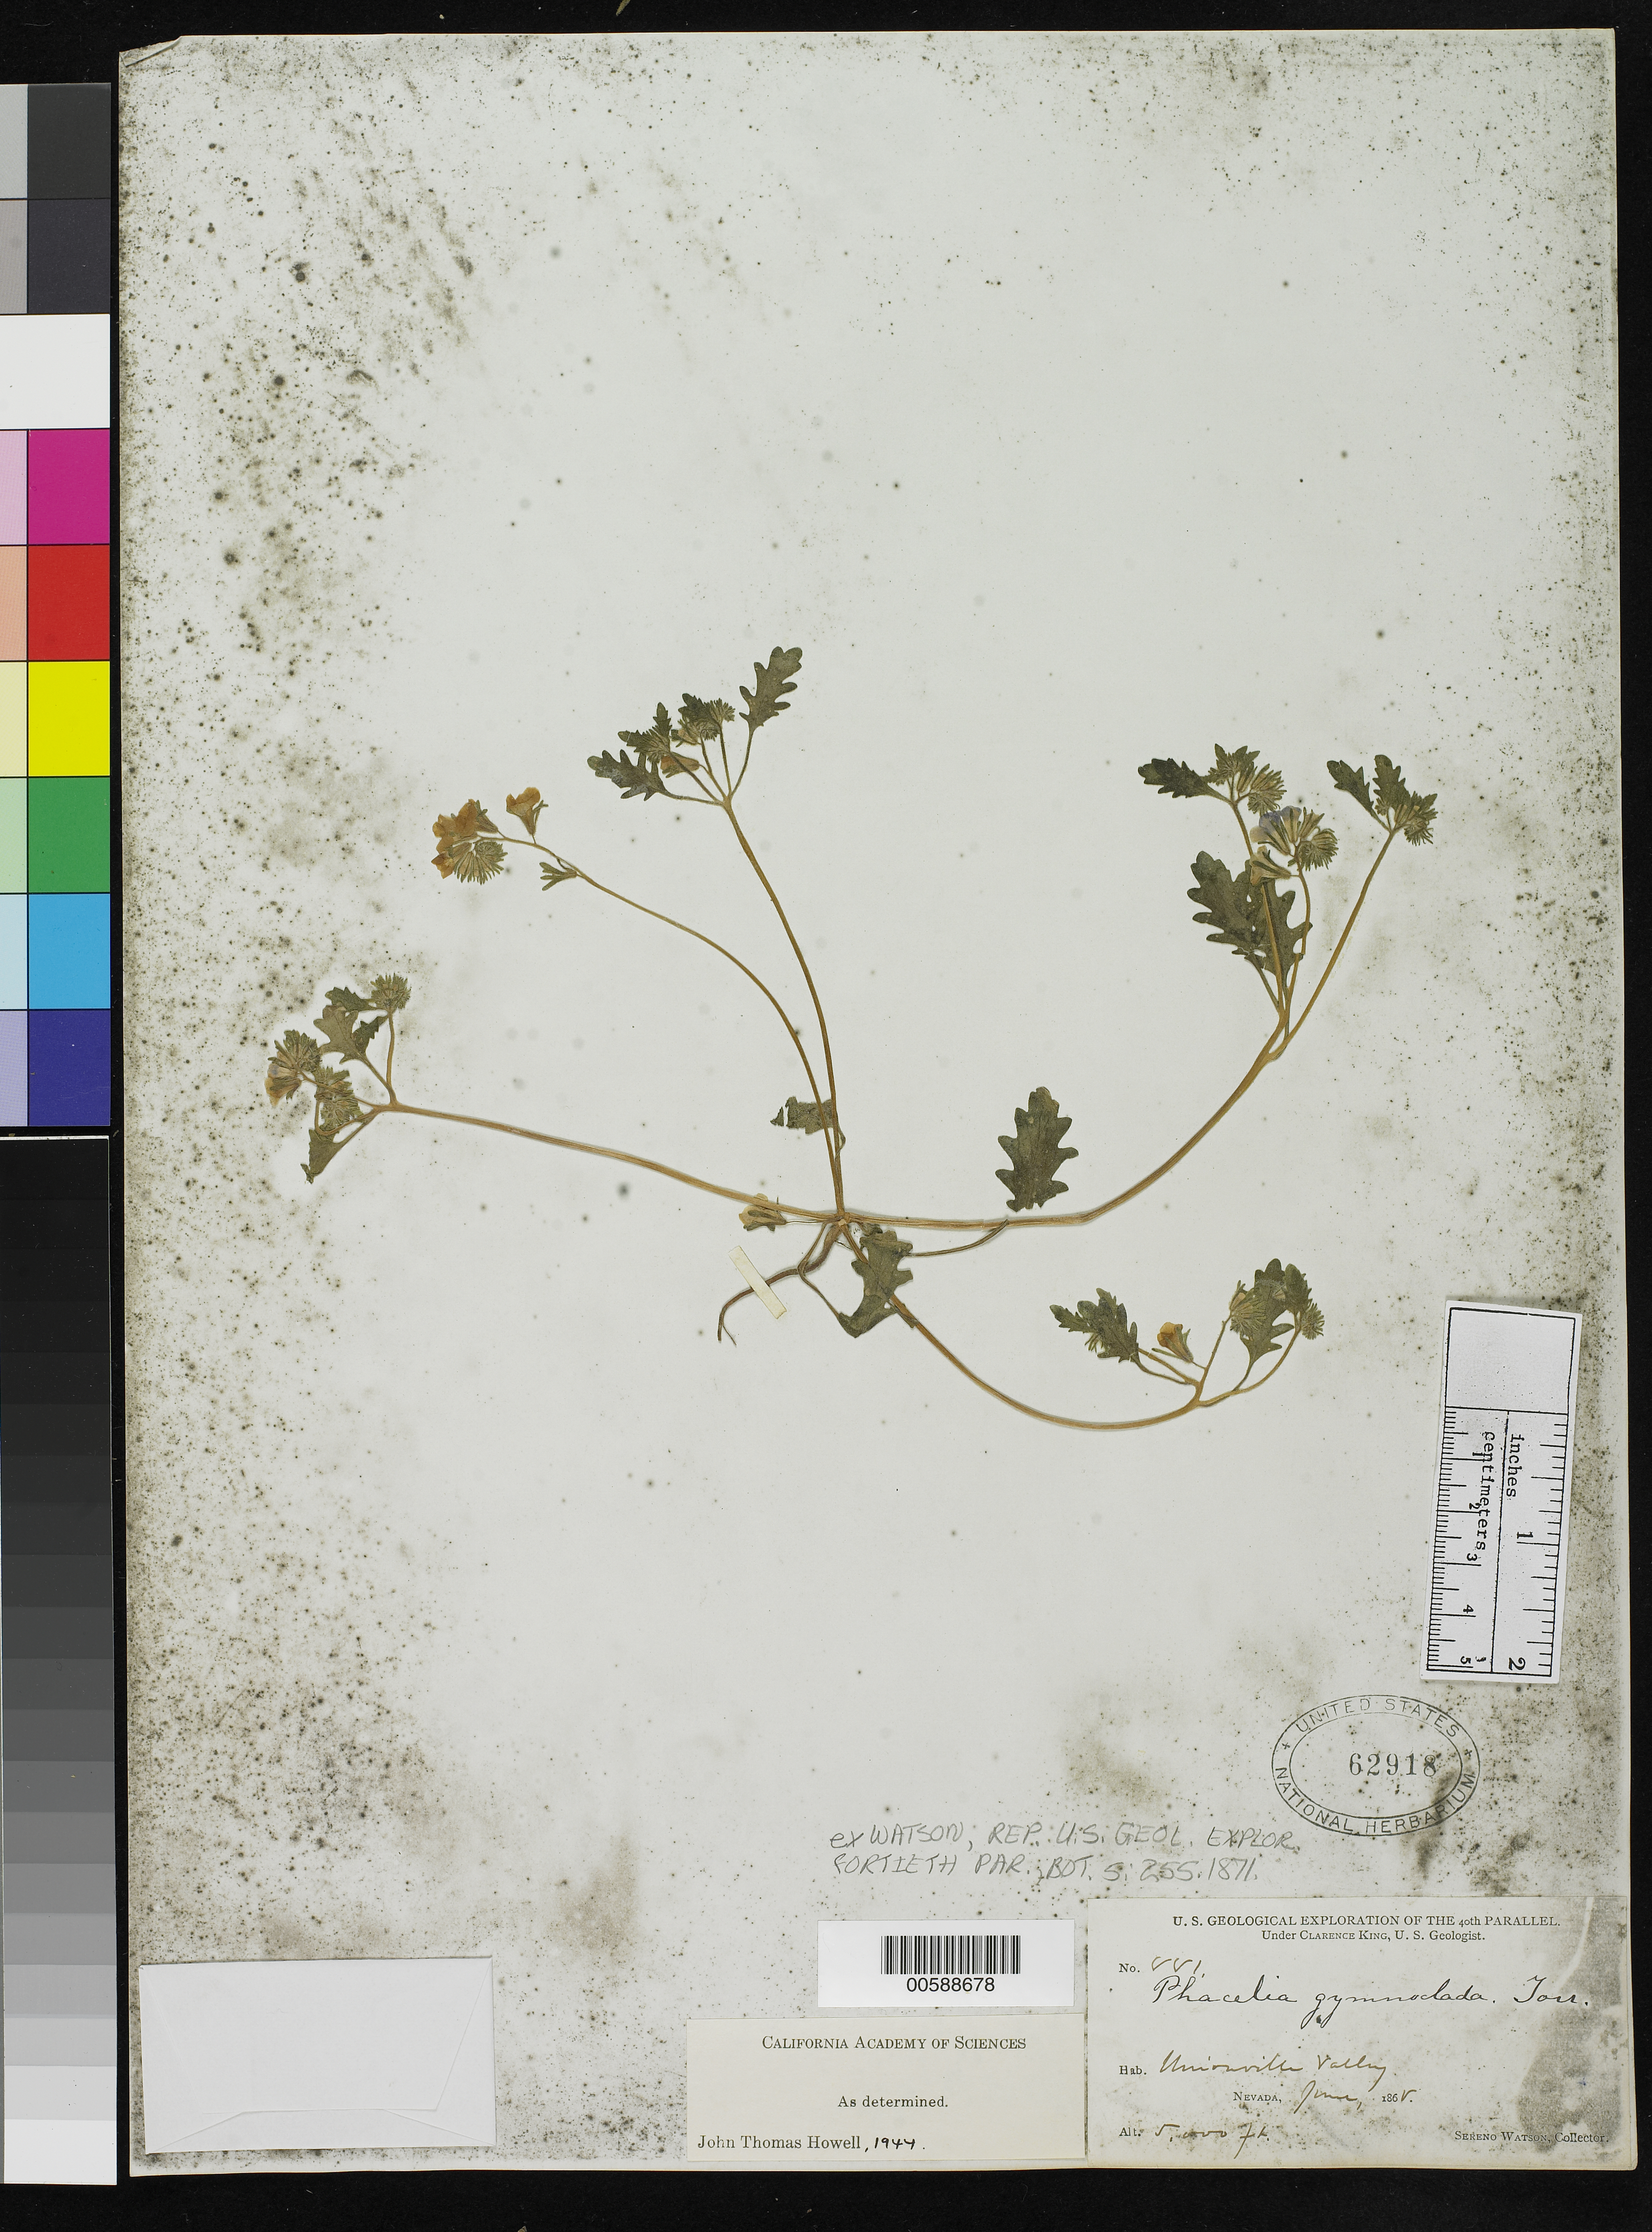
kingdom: Plantae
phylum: Tracheophyta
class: Magnoliopsida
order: Boraginales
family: Hydrophyllaceae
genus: Phacelia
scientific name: Phacelia gymnoclada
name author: Torr. in C. King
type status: Isotype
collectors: S. Watson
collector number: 881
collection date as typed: Jun 1868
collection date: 1868-06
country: United States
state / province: Nevada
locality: Unionville Valley.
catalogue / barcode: US 62918